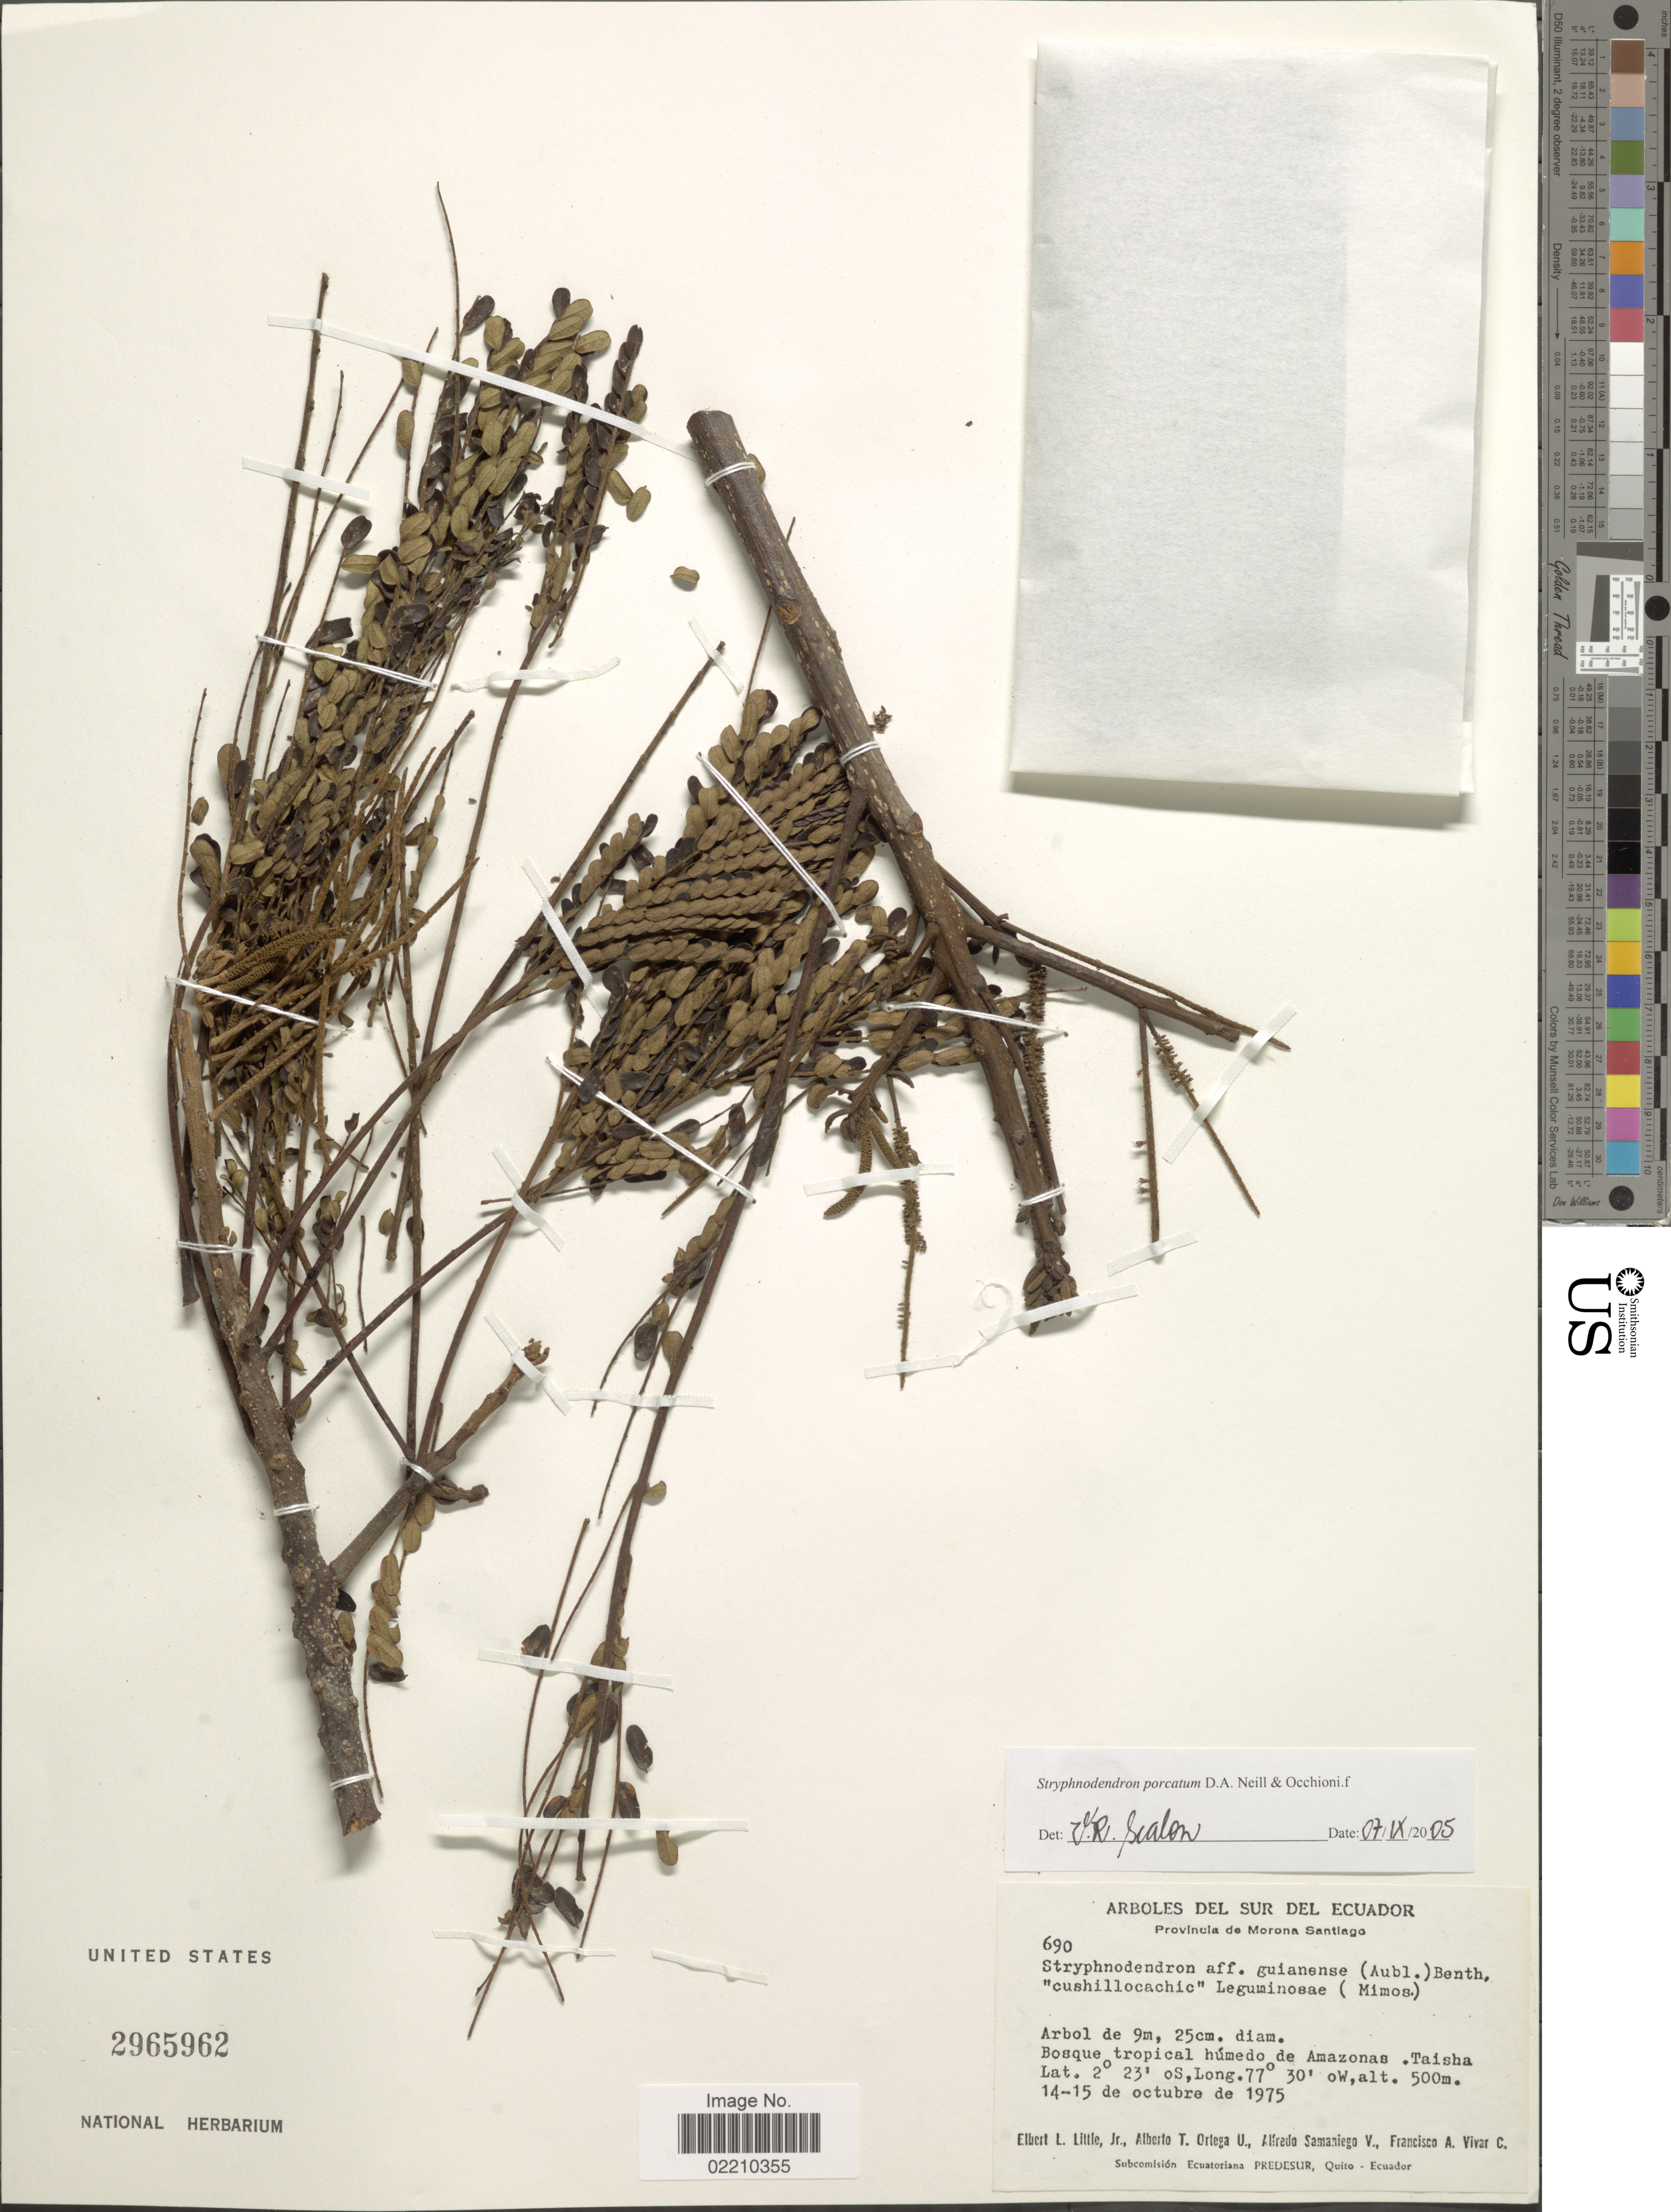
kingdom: Plantae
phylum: Tracheophyta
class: Magnoliopsida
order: Fabales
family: Fabaceae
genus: Stryphnodendron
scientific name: Stryphnodendron porcatum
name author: D.A. Neill & Occhioni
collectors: E. L. Little, A. T. Ortega U., A. V. Samaniego & F. A. Vivar C.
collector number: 690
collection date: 1975-10-14/1975-10-15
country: Ecuador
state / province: Morona-Santiago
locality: Bosque tropical húmedo de Amazonas. Taisha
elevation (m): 500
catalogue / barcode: US 2965962